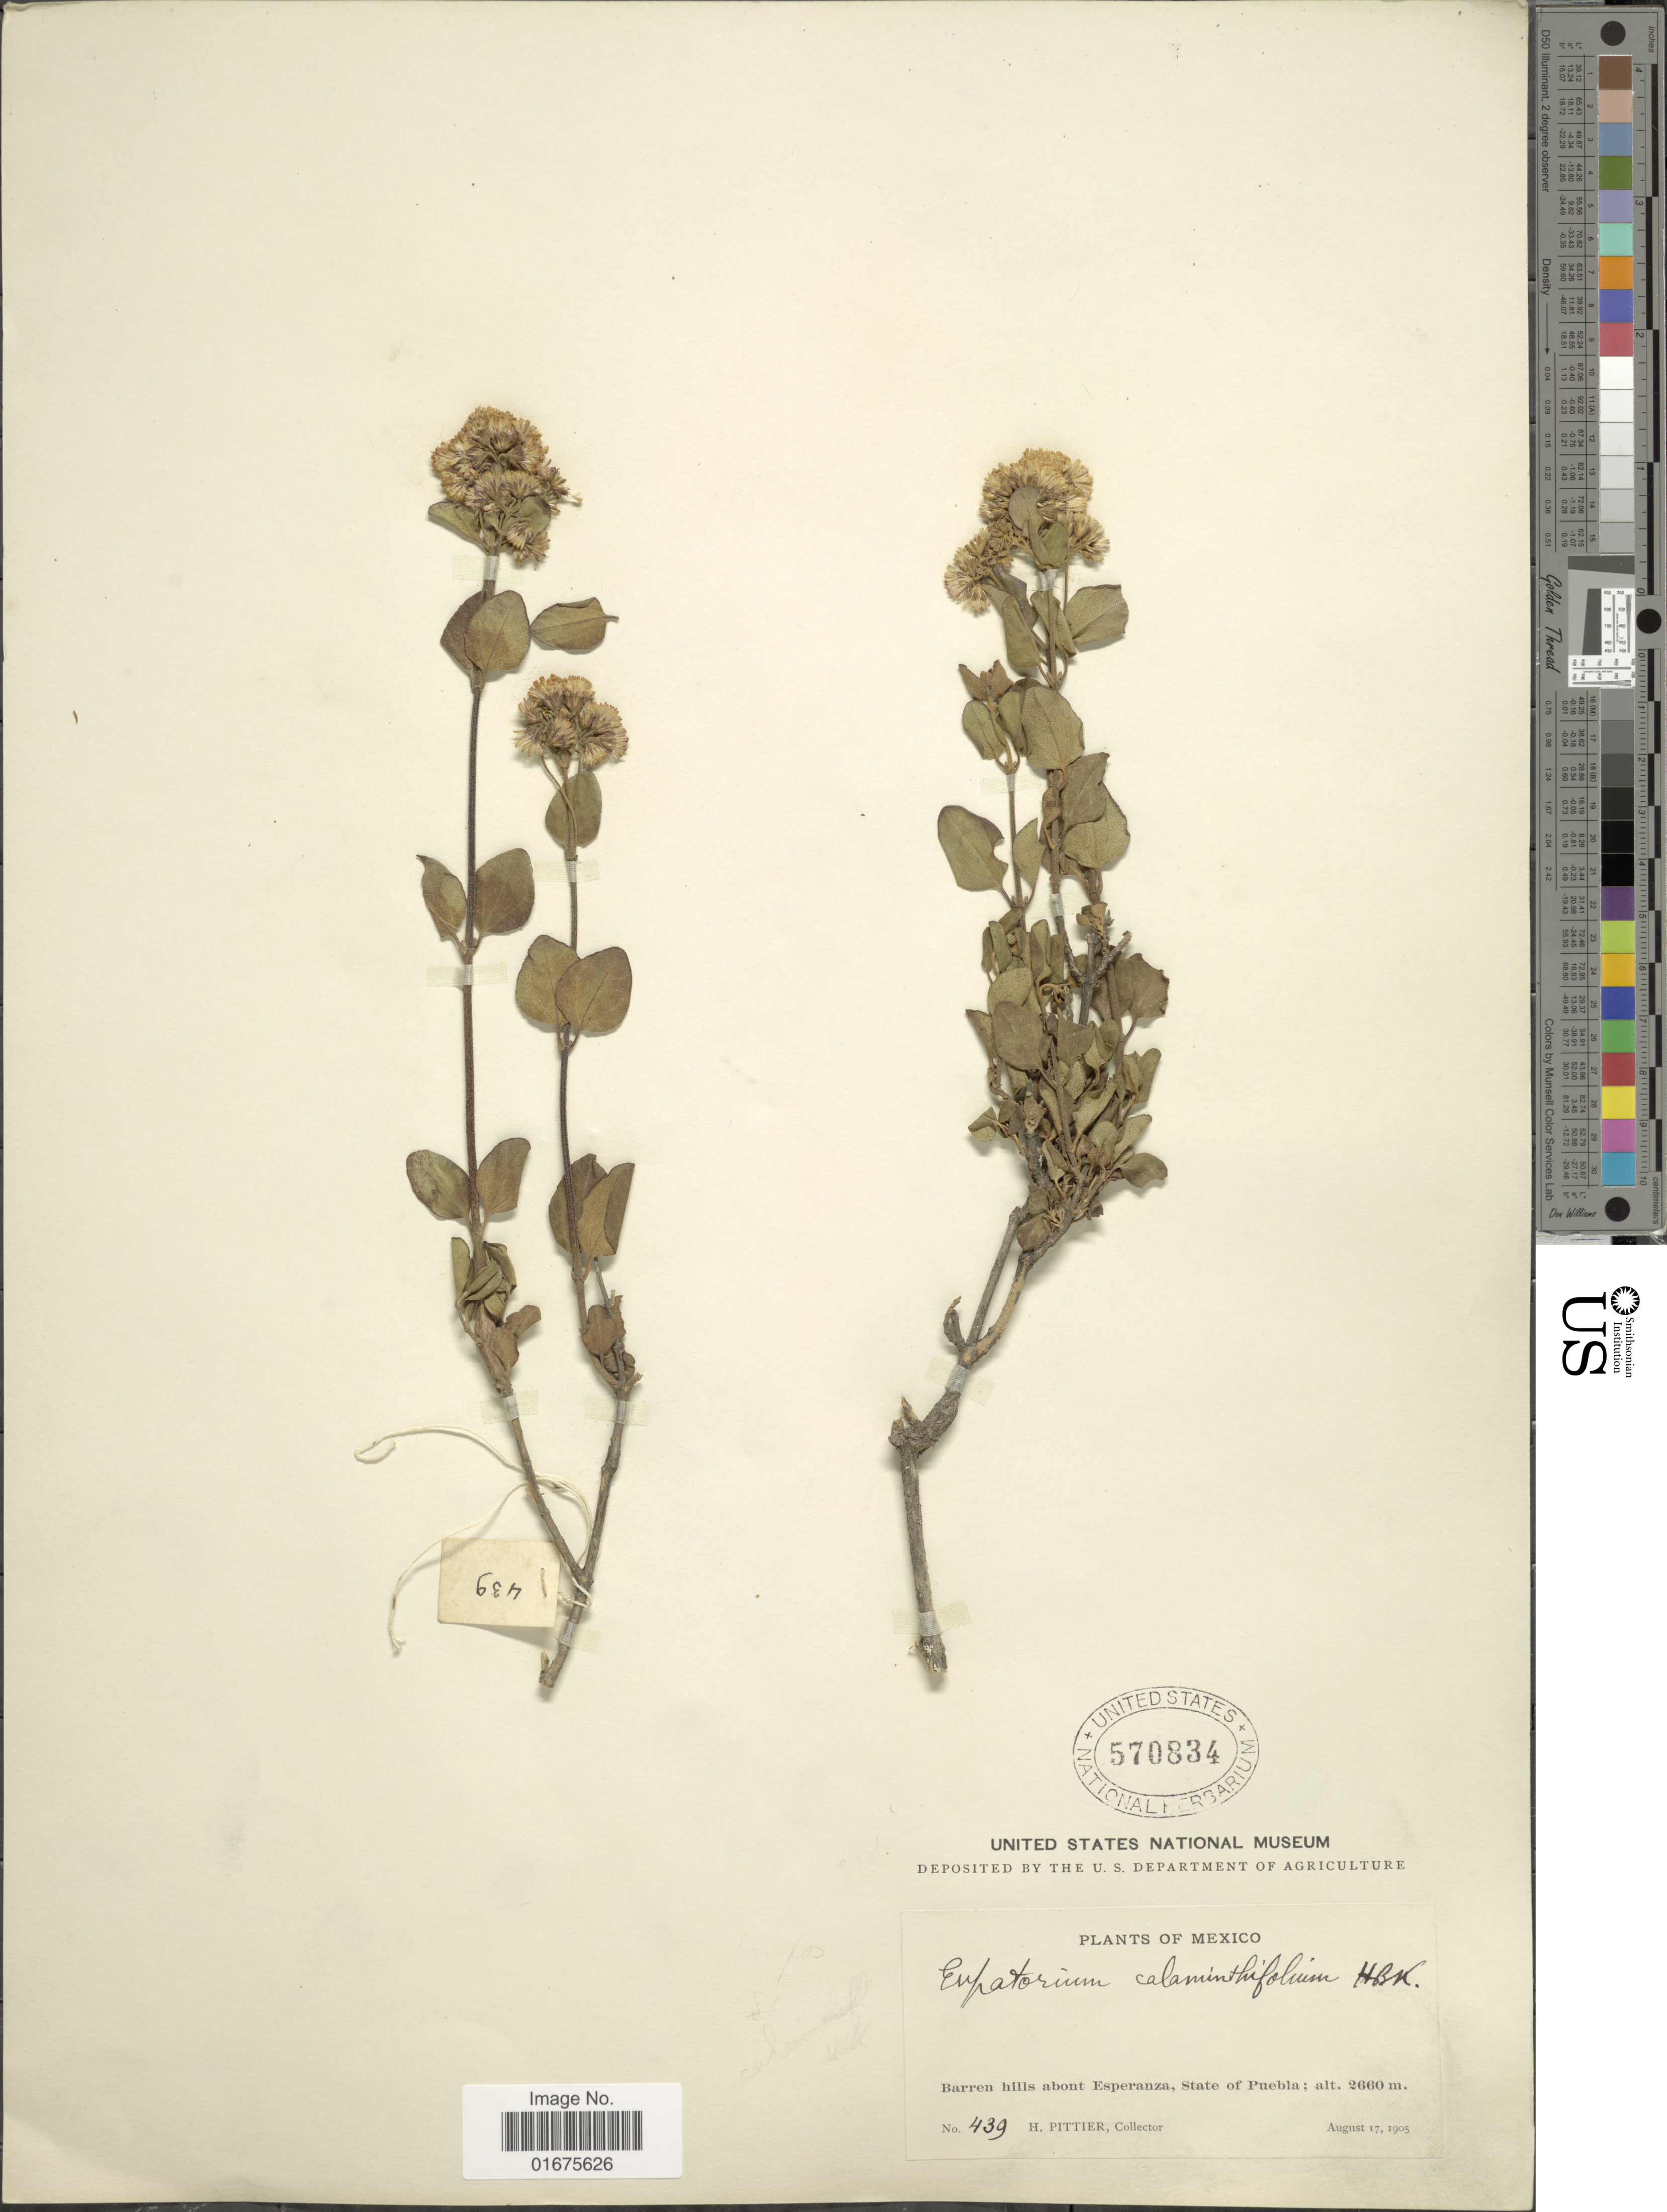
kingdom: Plantae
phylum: Tracheophyta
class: Magnoliopsida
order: Asterales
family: Asteraceae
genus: Ageratina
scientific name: Ageratina calaminthaefolia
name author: (Kunth) R.M. King & H. Rob.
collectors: H. F. Pittier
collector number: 439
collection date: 1905-08-17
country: Mexico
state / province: Puebla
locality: Barren hills abont Esperanza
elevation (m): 2660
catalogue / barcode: US 570834